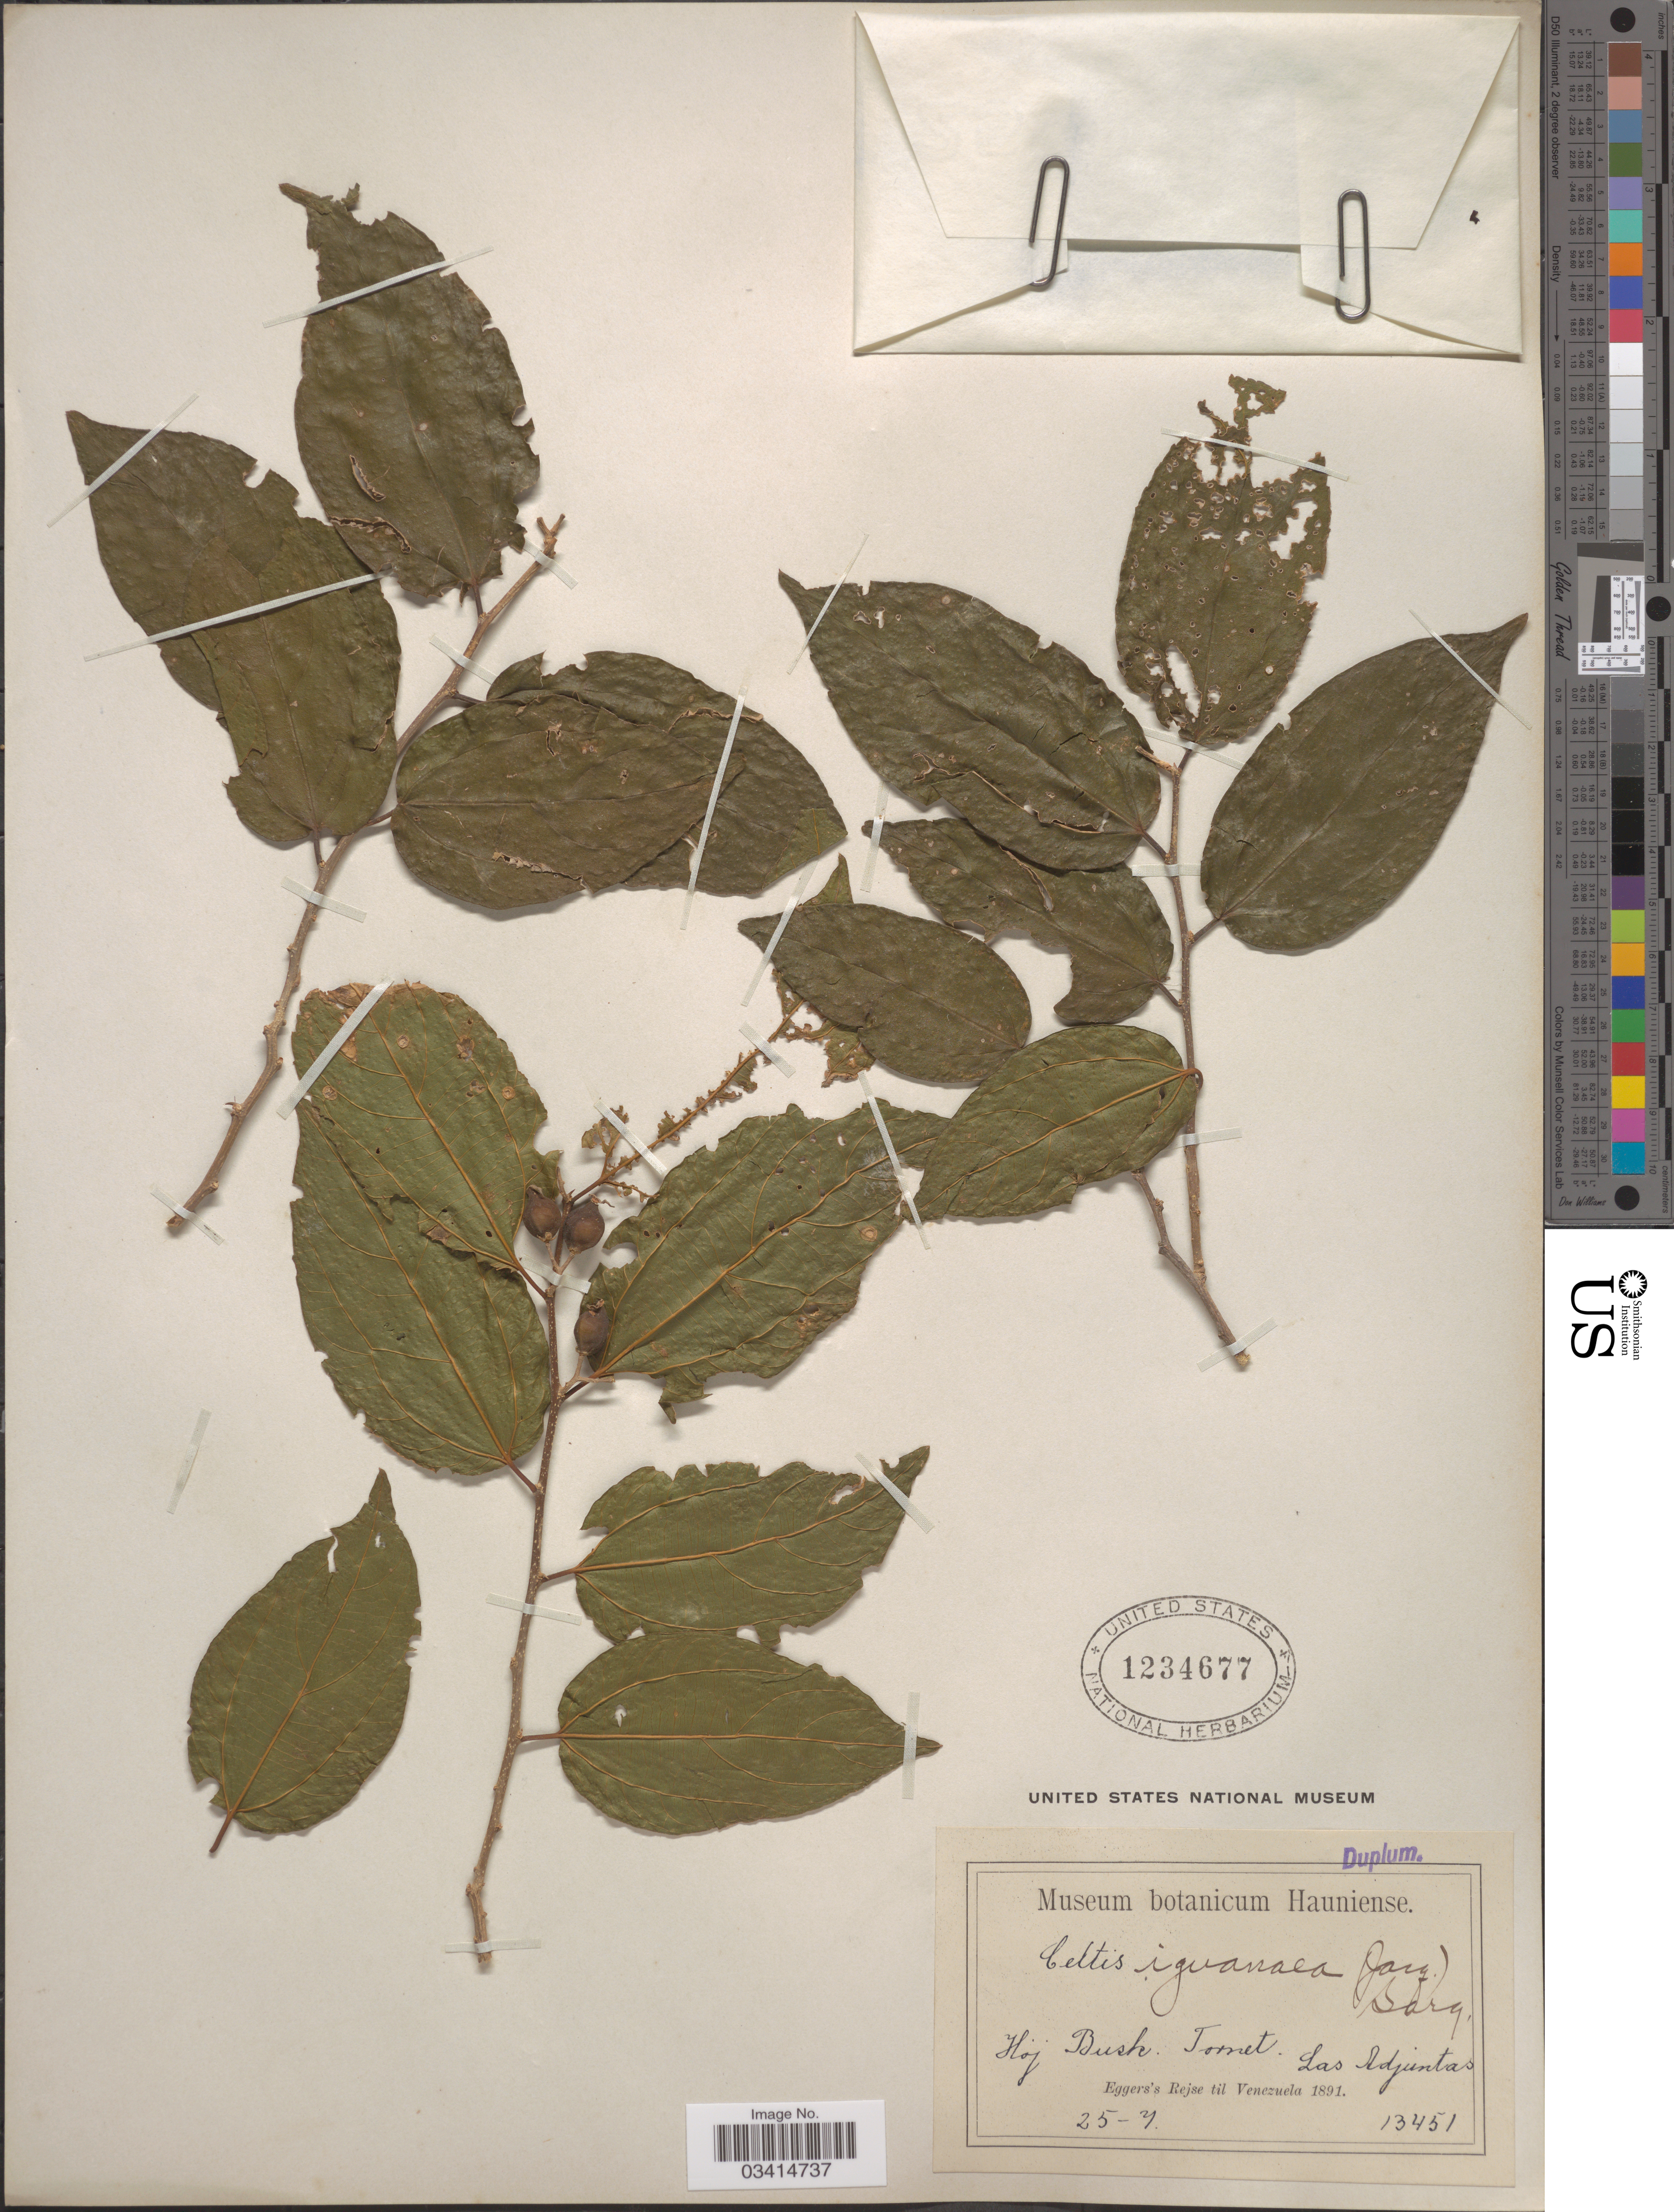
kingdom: Plantae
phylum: Tracheophyta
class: Magnoliopsida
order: Rosales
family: Cannabaceae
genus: Celtis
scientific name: Celtis iguanaea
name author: (Jacq.) Sarg.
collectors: -. Eggers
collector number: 13451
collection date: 1891-07-25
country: Venezuela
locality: Las Adjuntas.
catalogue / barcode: US 1234677